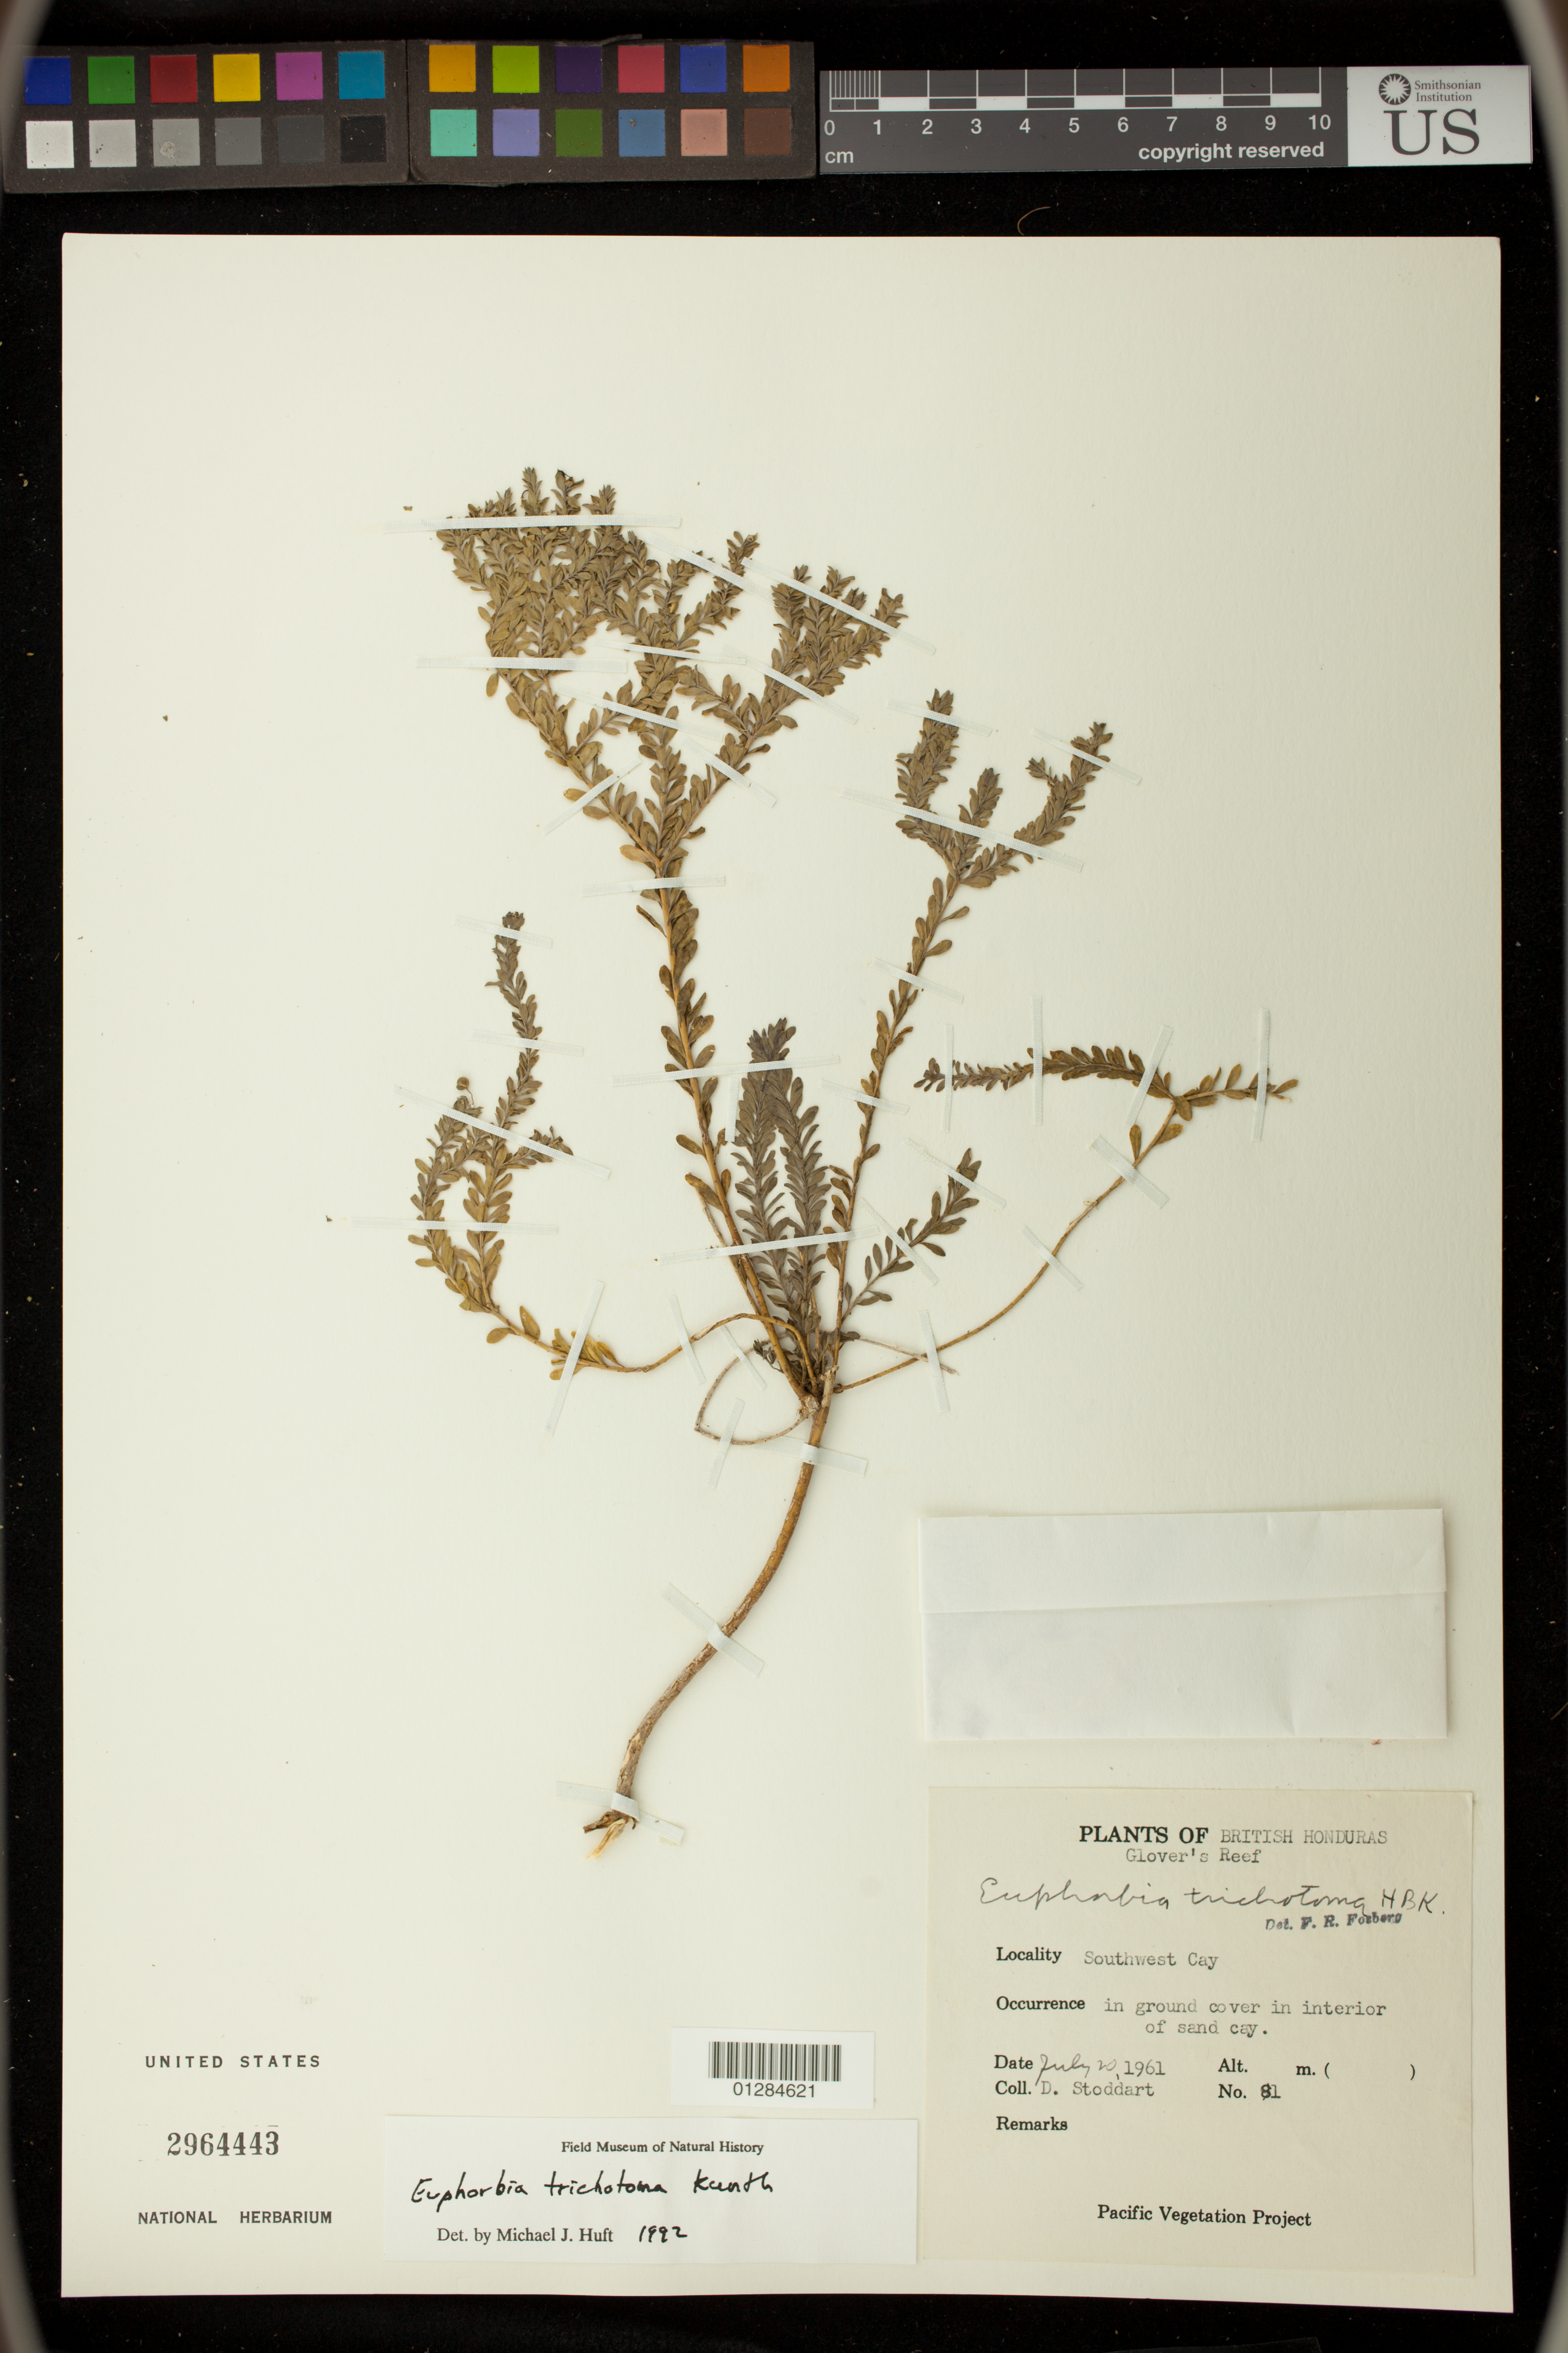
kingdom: Plantae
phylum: Tracheophyta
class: Magnoliopsida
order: Malpighiales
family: Euphorbiaceae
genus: Euphorbia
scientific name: Euphorbia trichotoma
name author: Kunth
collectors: D. R. Stoddart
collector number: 81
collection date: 1961-07-20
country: Honduras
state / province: Islas de la Bahía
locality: Southwest Cay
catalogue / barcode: US 2964443